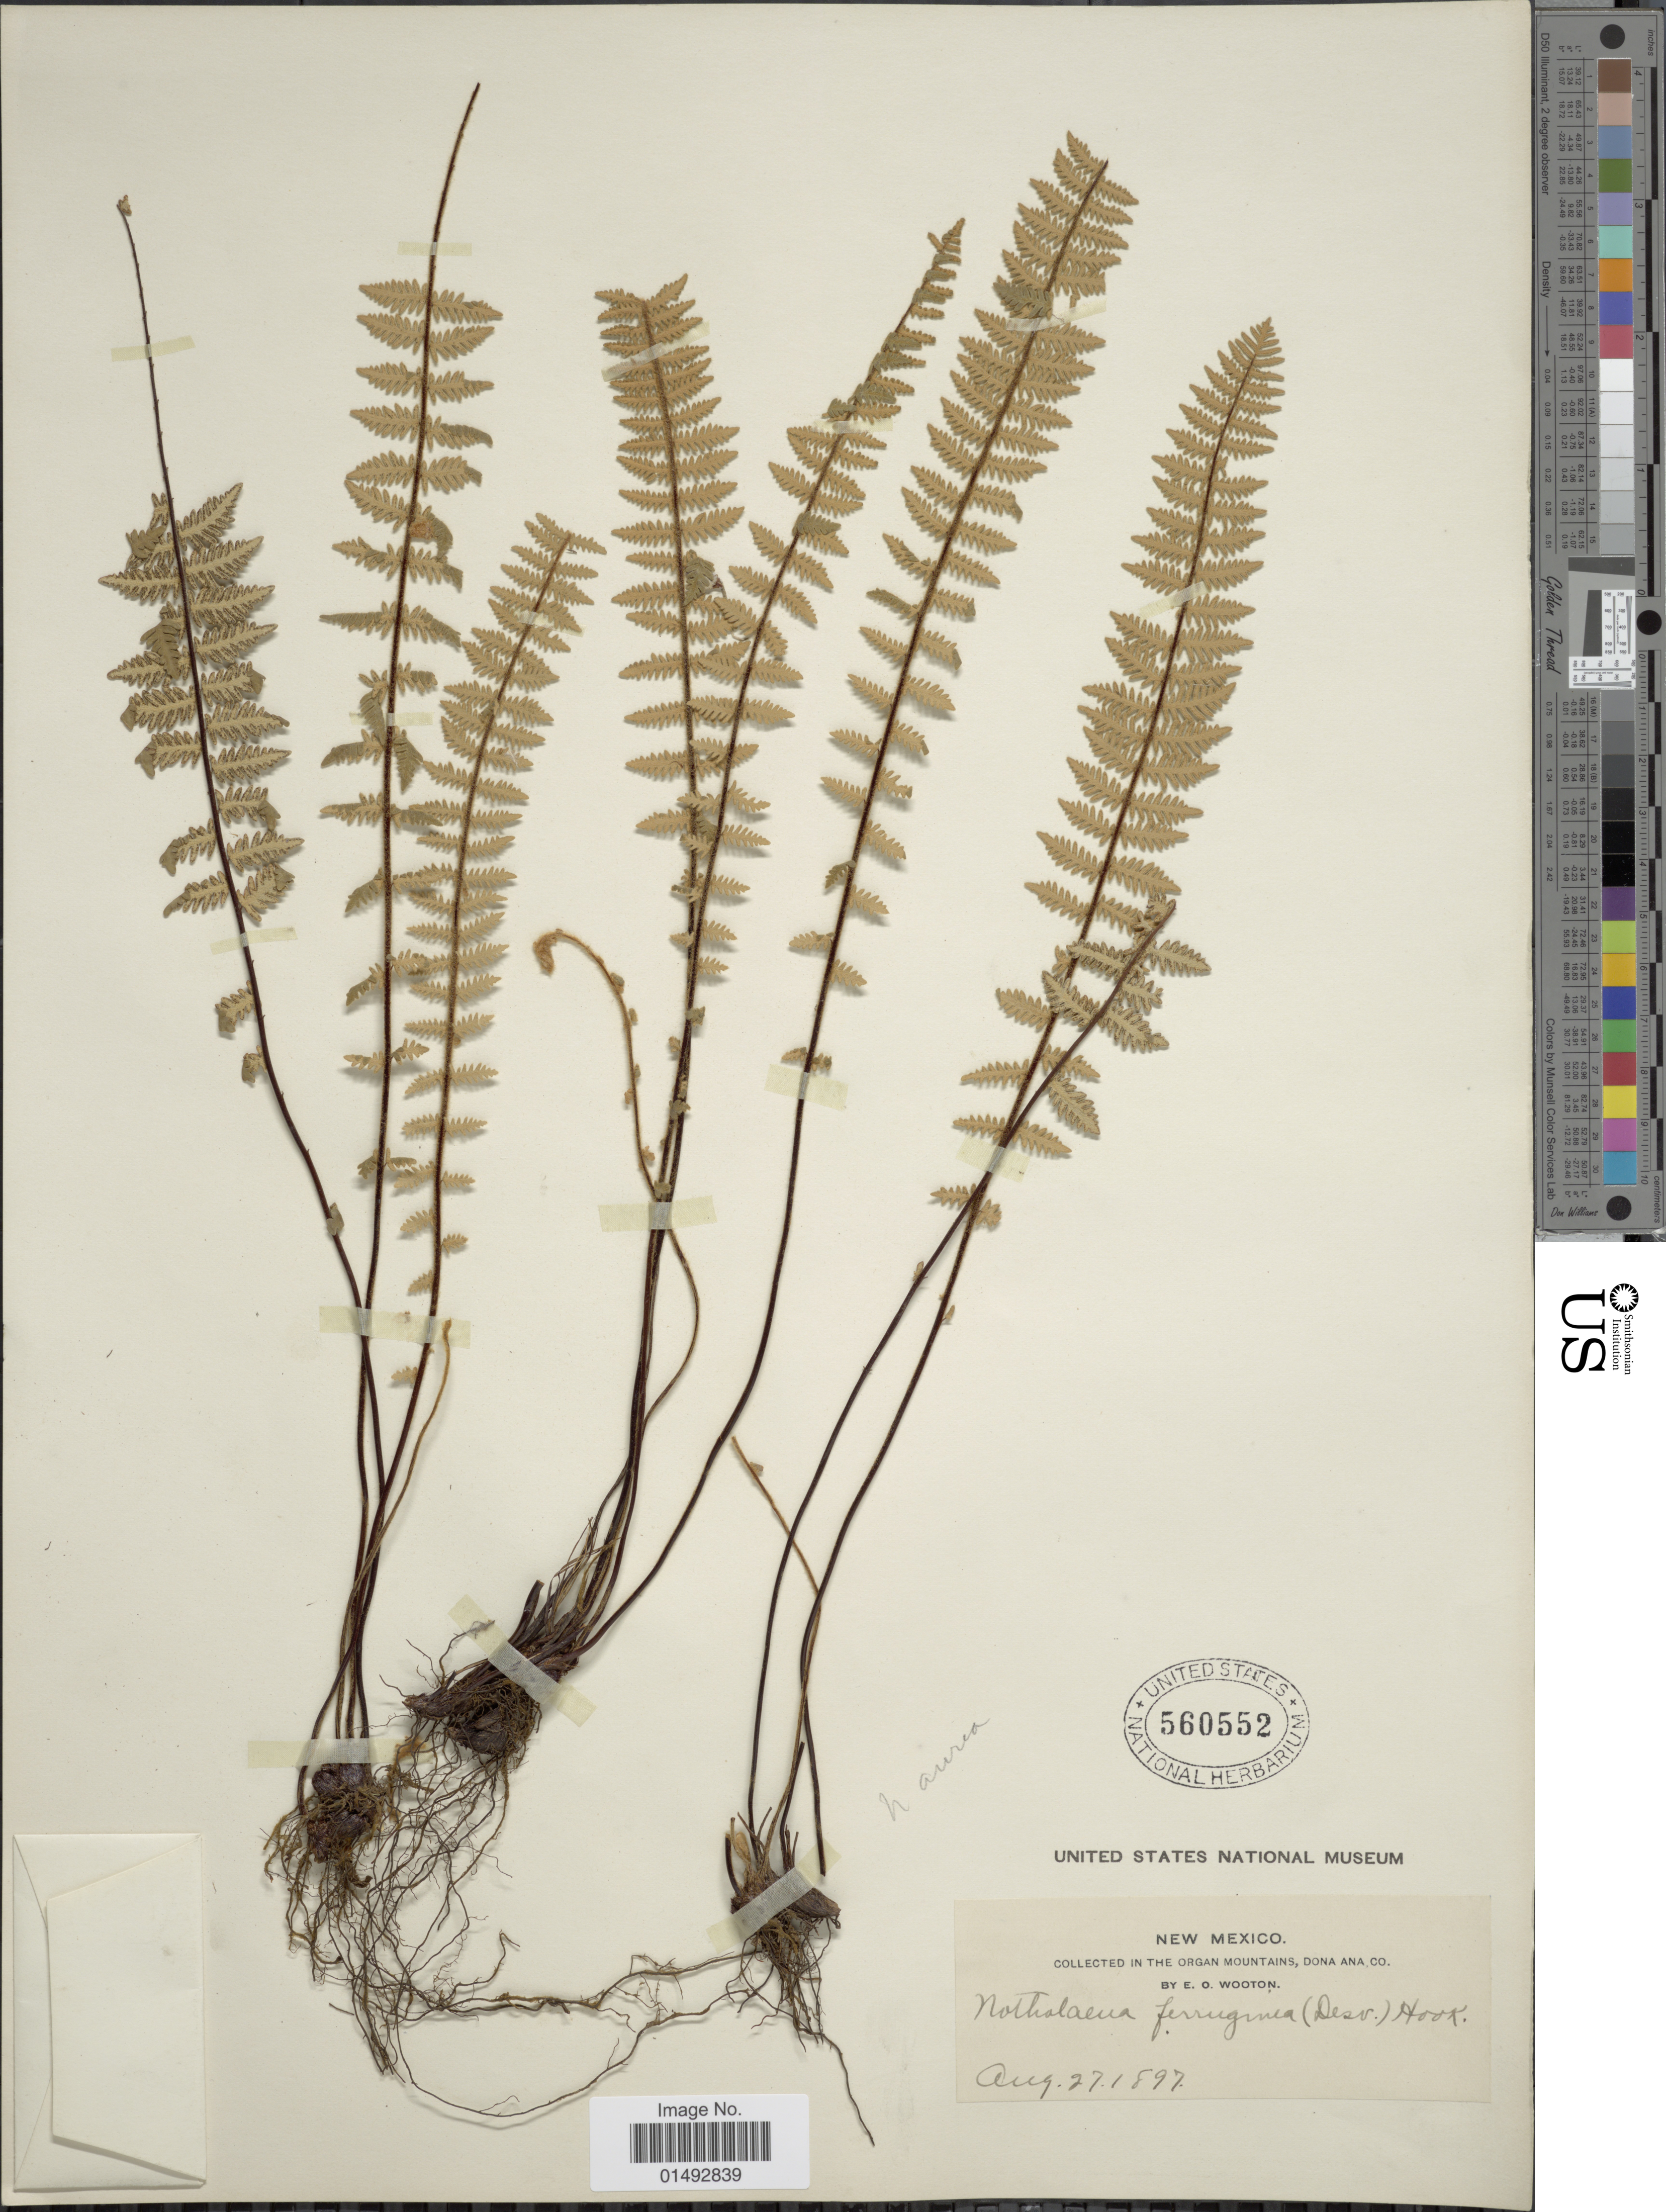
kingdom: Plantae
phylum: Tracheophyta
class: Polypodiopsida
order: Polypodiales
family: Pteridaceae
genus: Myriopteris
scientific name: Myriopteris aurea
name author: (Poir.) Grusz & Windham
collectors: E. O. Wooton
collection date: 1897-08-27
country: United States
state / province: New Mexico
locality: In the Organ Mountains, Dona Ana Co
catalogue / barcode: US 560552